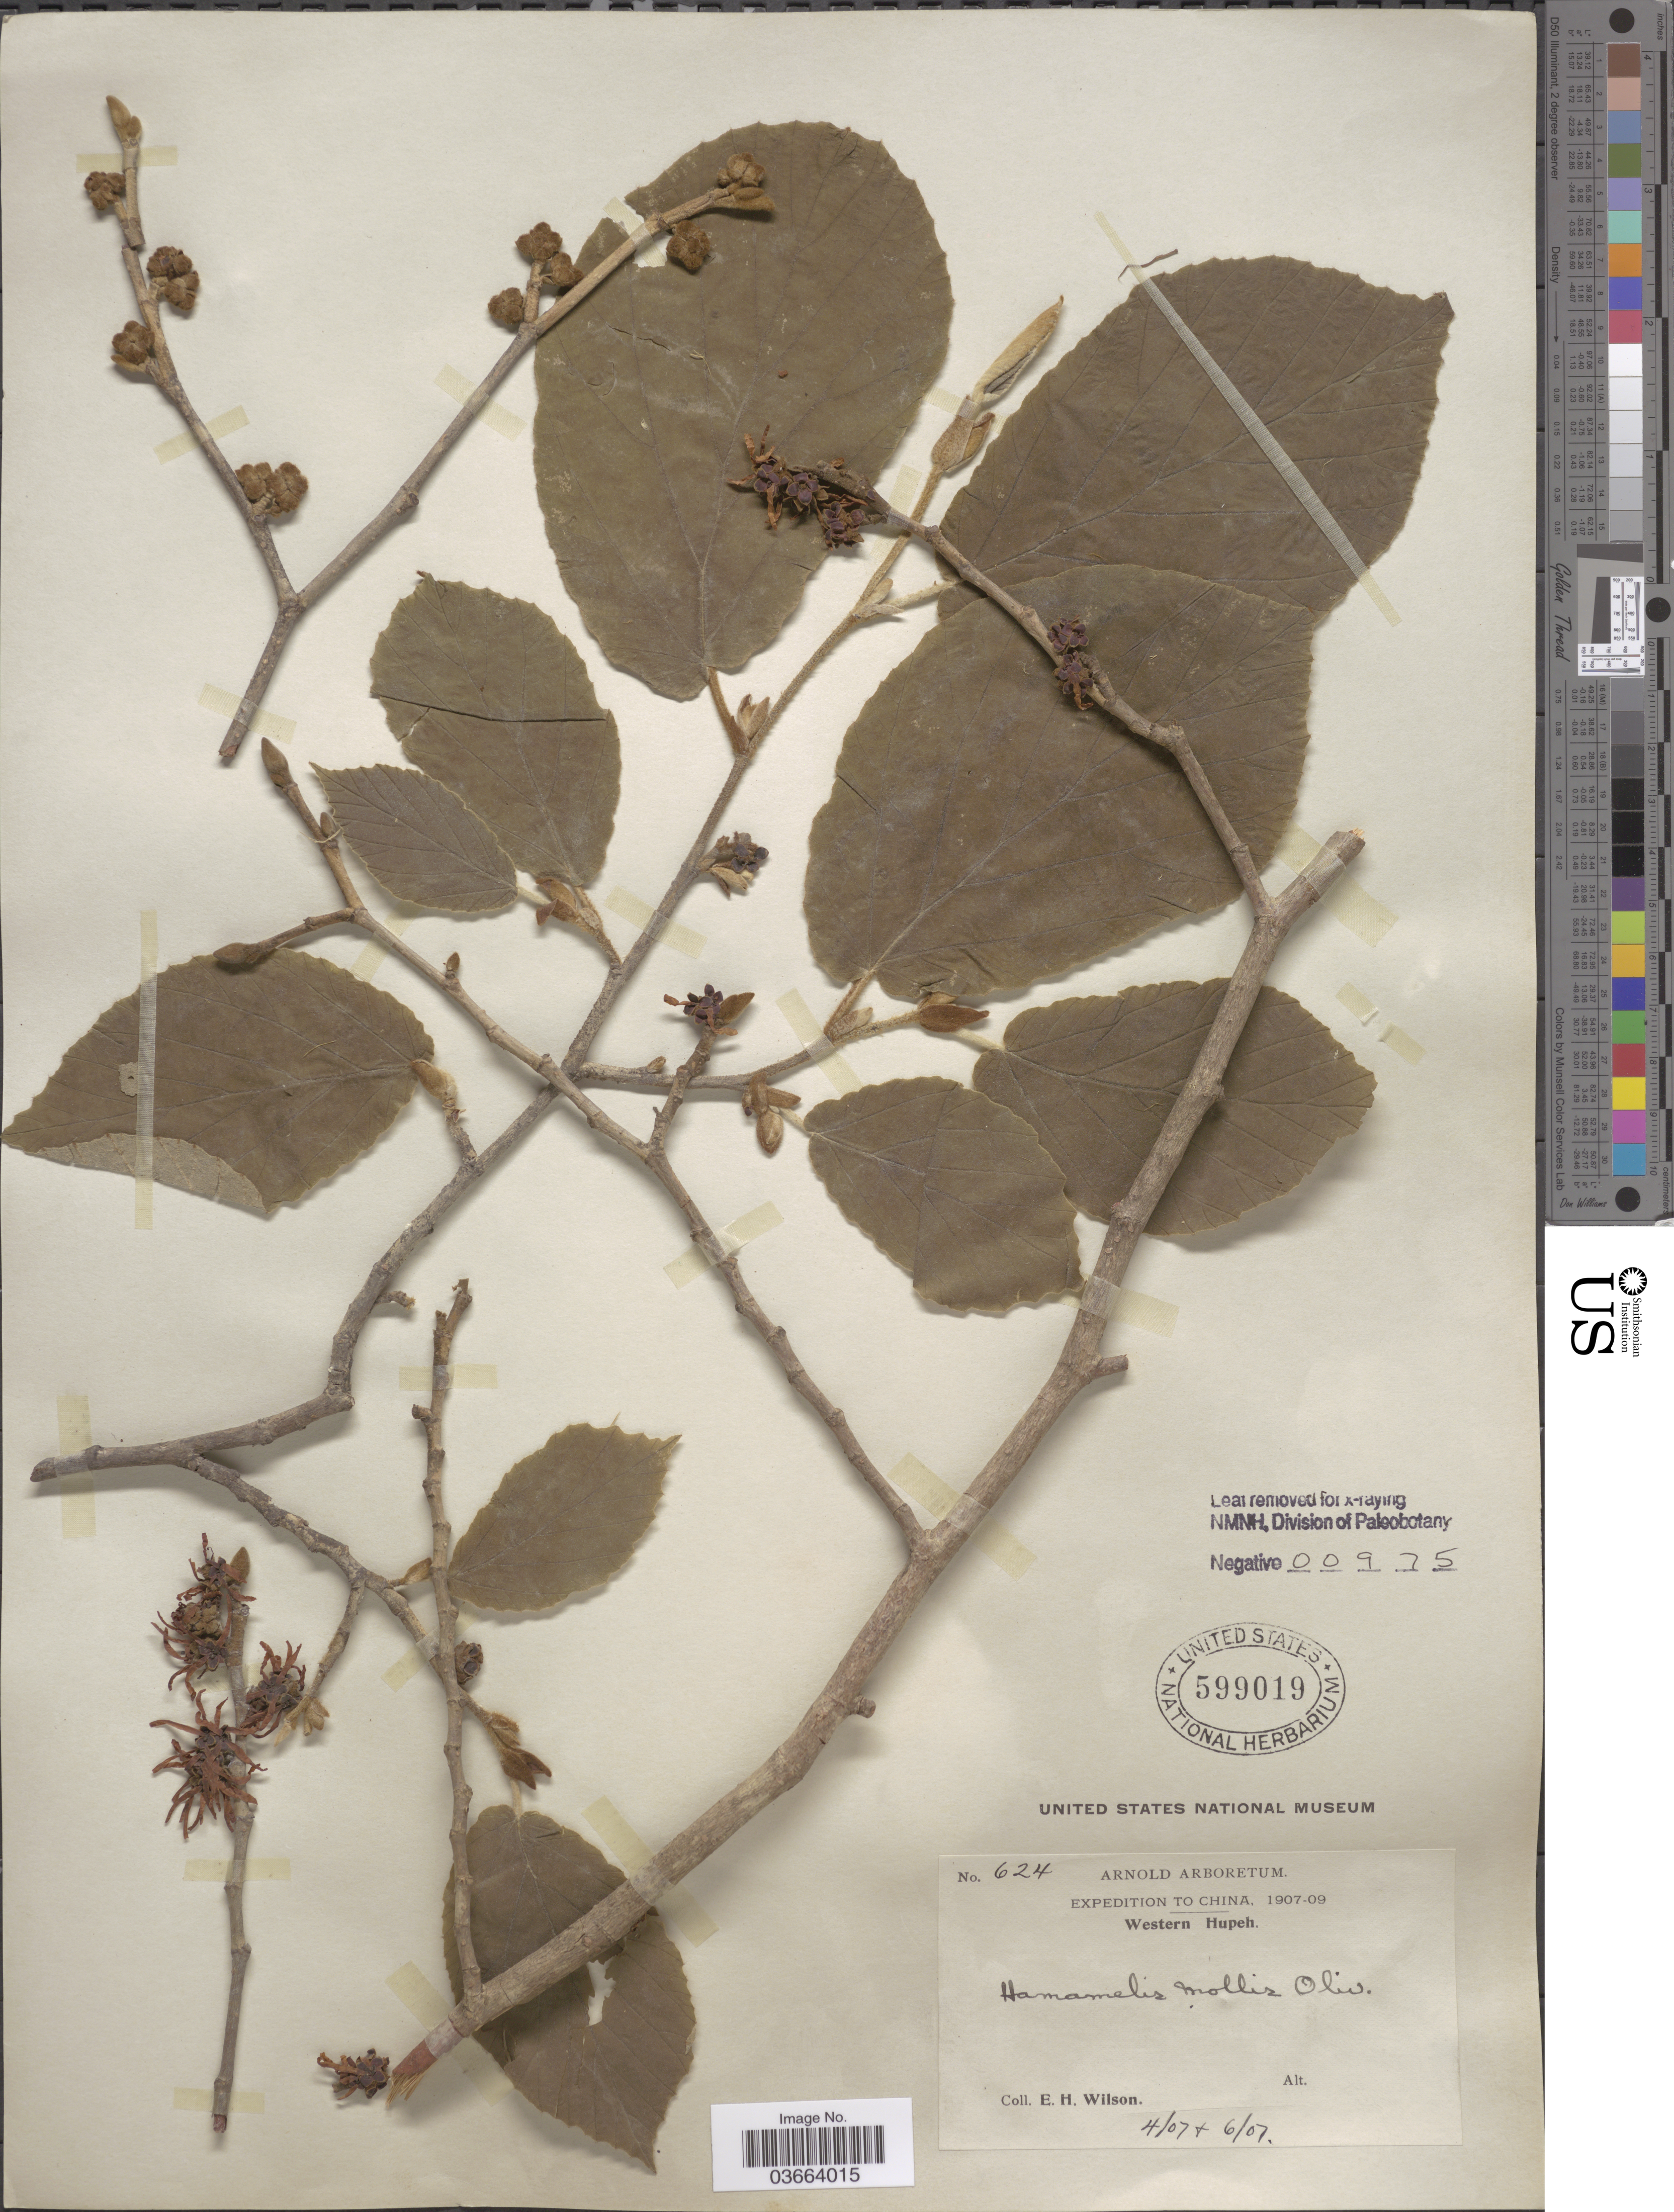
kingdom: Plantae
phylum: Tracheophyta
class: Magnoliopsida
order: Saxifragales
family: Hamamelidaceae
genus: Hamamelis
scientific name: Hamamelis mollis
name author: Oliv.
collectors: E. Wilson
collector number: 624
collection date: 1907-04/1907-06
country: China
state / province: Hubei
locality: Western Hupeh.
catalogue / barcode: US 599019